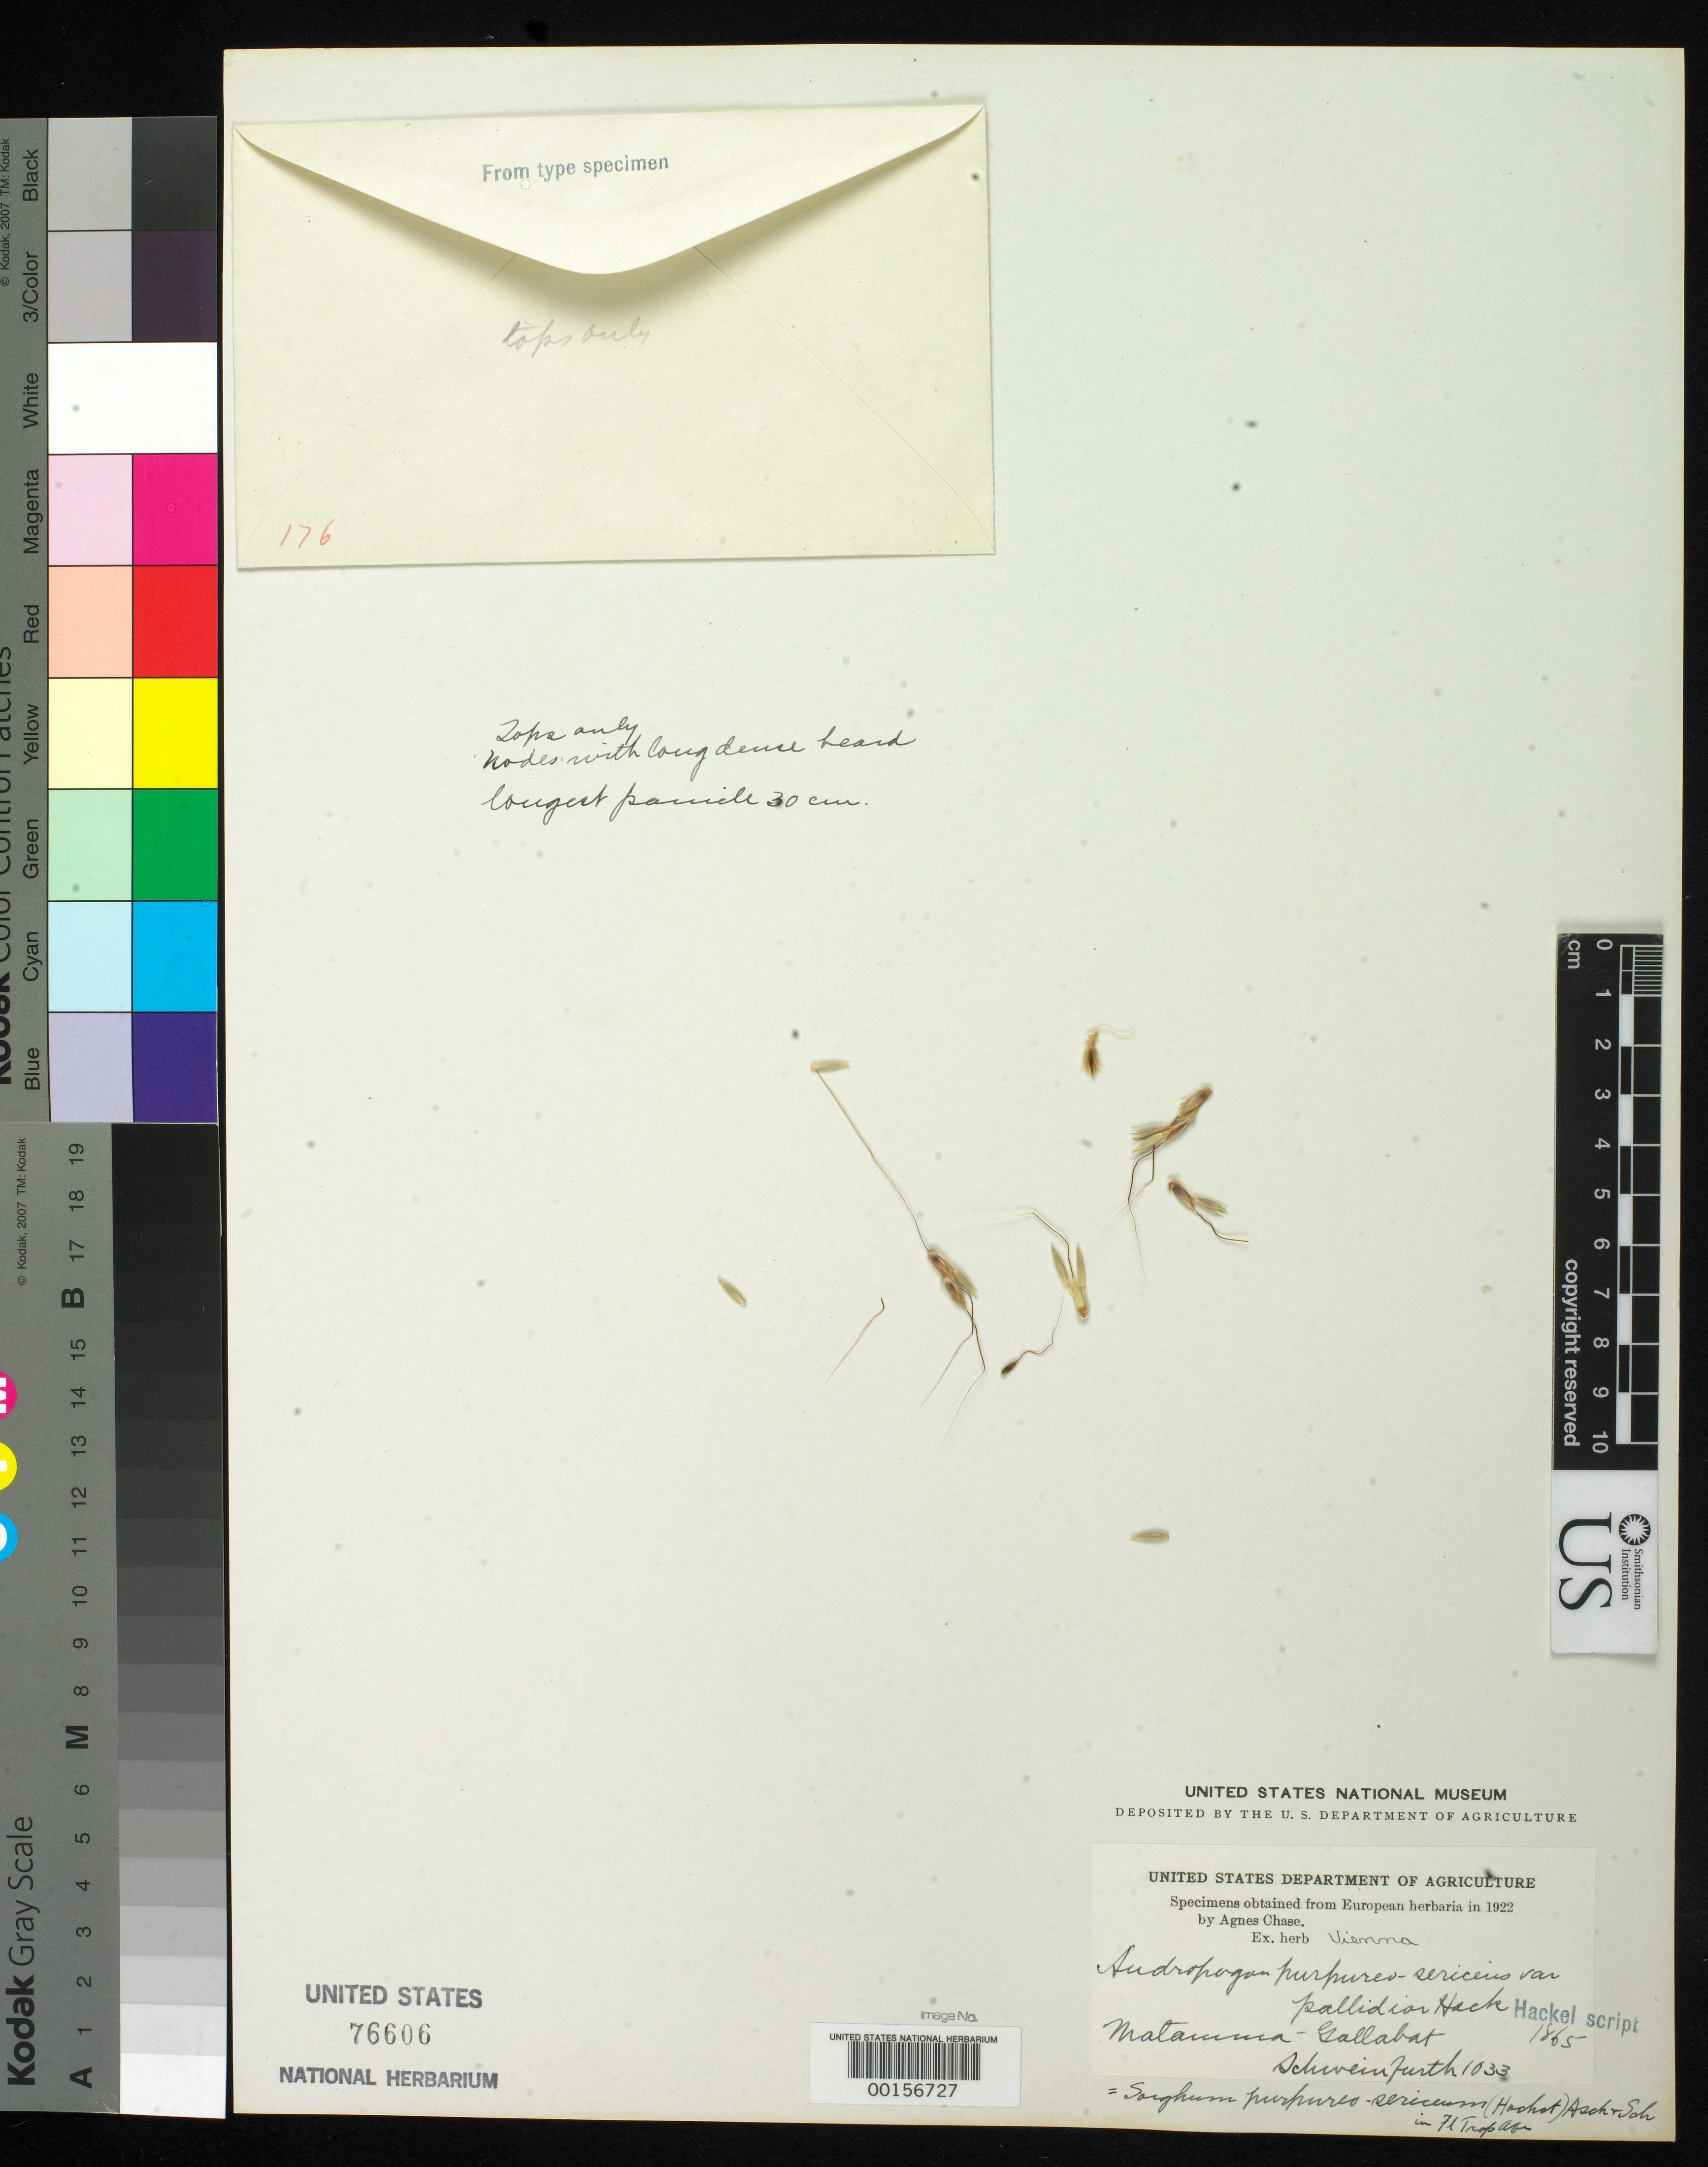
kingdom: Plantae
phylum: Tracheophyta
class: Liliopsida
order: Poales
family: Poaceae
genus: Andropogon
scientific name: Andropogon purpureo-sericeus var. pallidior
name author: Hack. in A. DC.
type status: Type Fragment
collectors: G. A. Schweinfurth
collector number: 1033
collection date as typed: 1865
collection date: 1865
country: Ethiopia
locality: Abyssinia, Pr. Matamma-Gallabat.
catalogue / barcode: US 76606